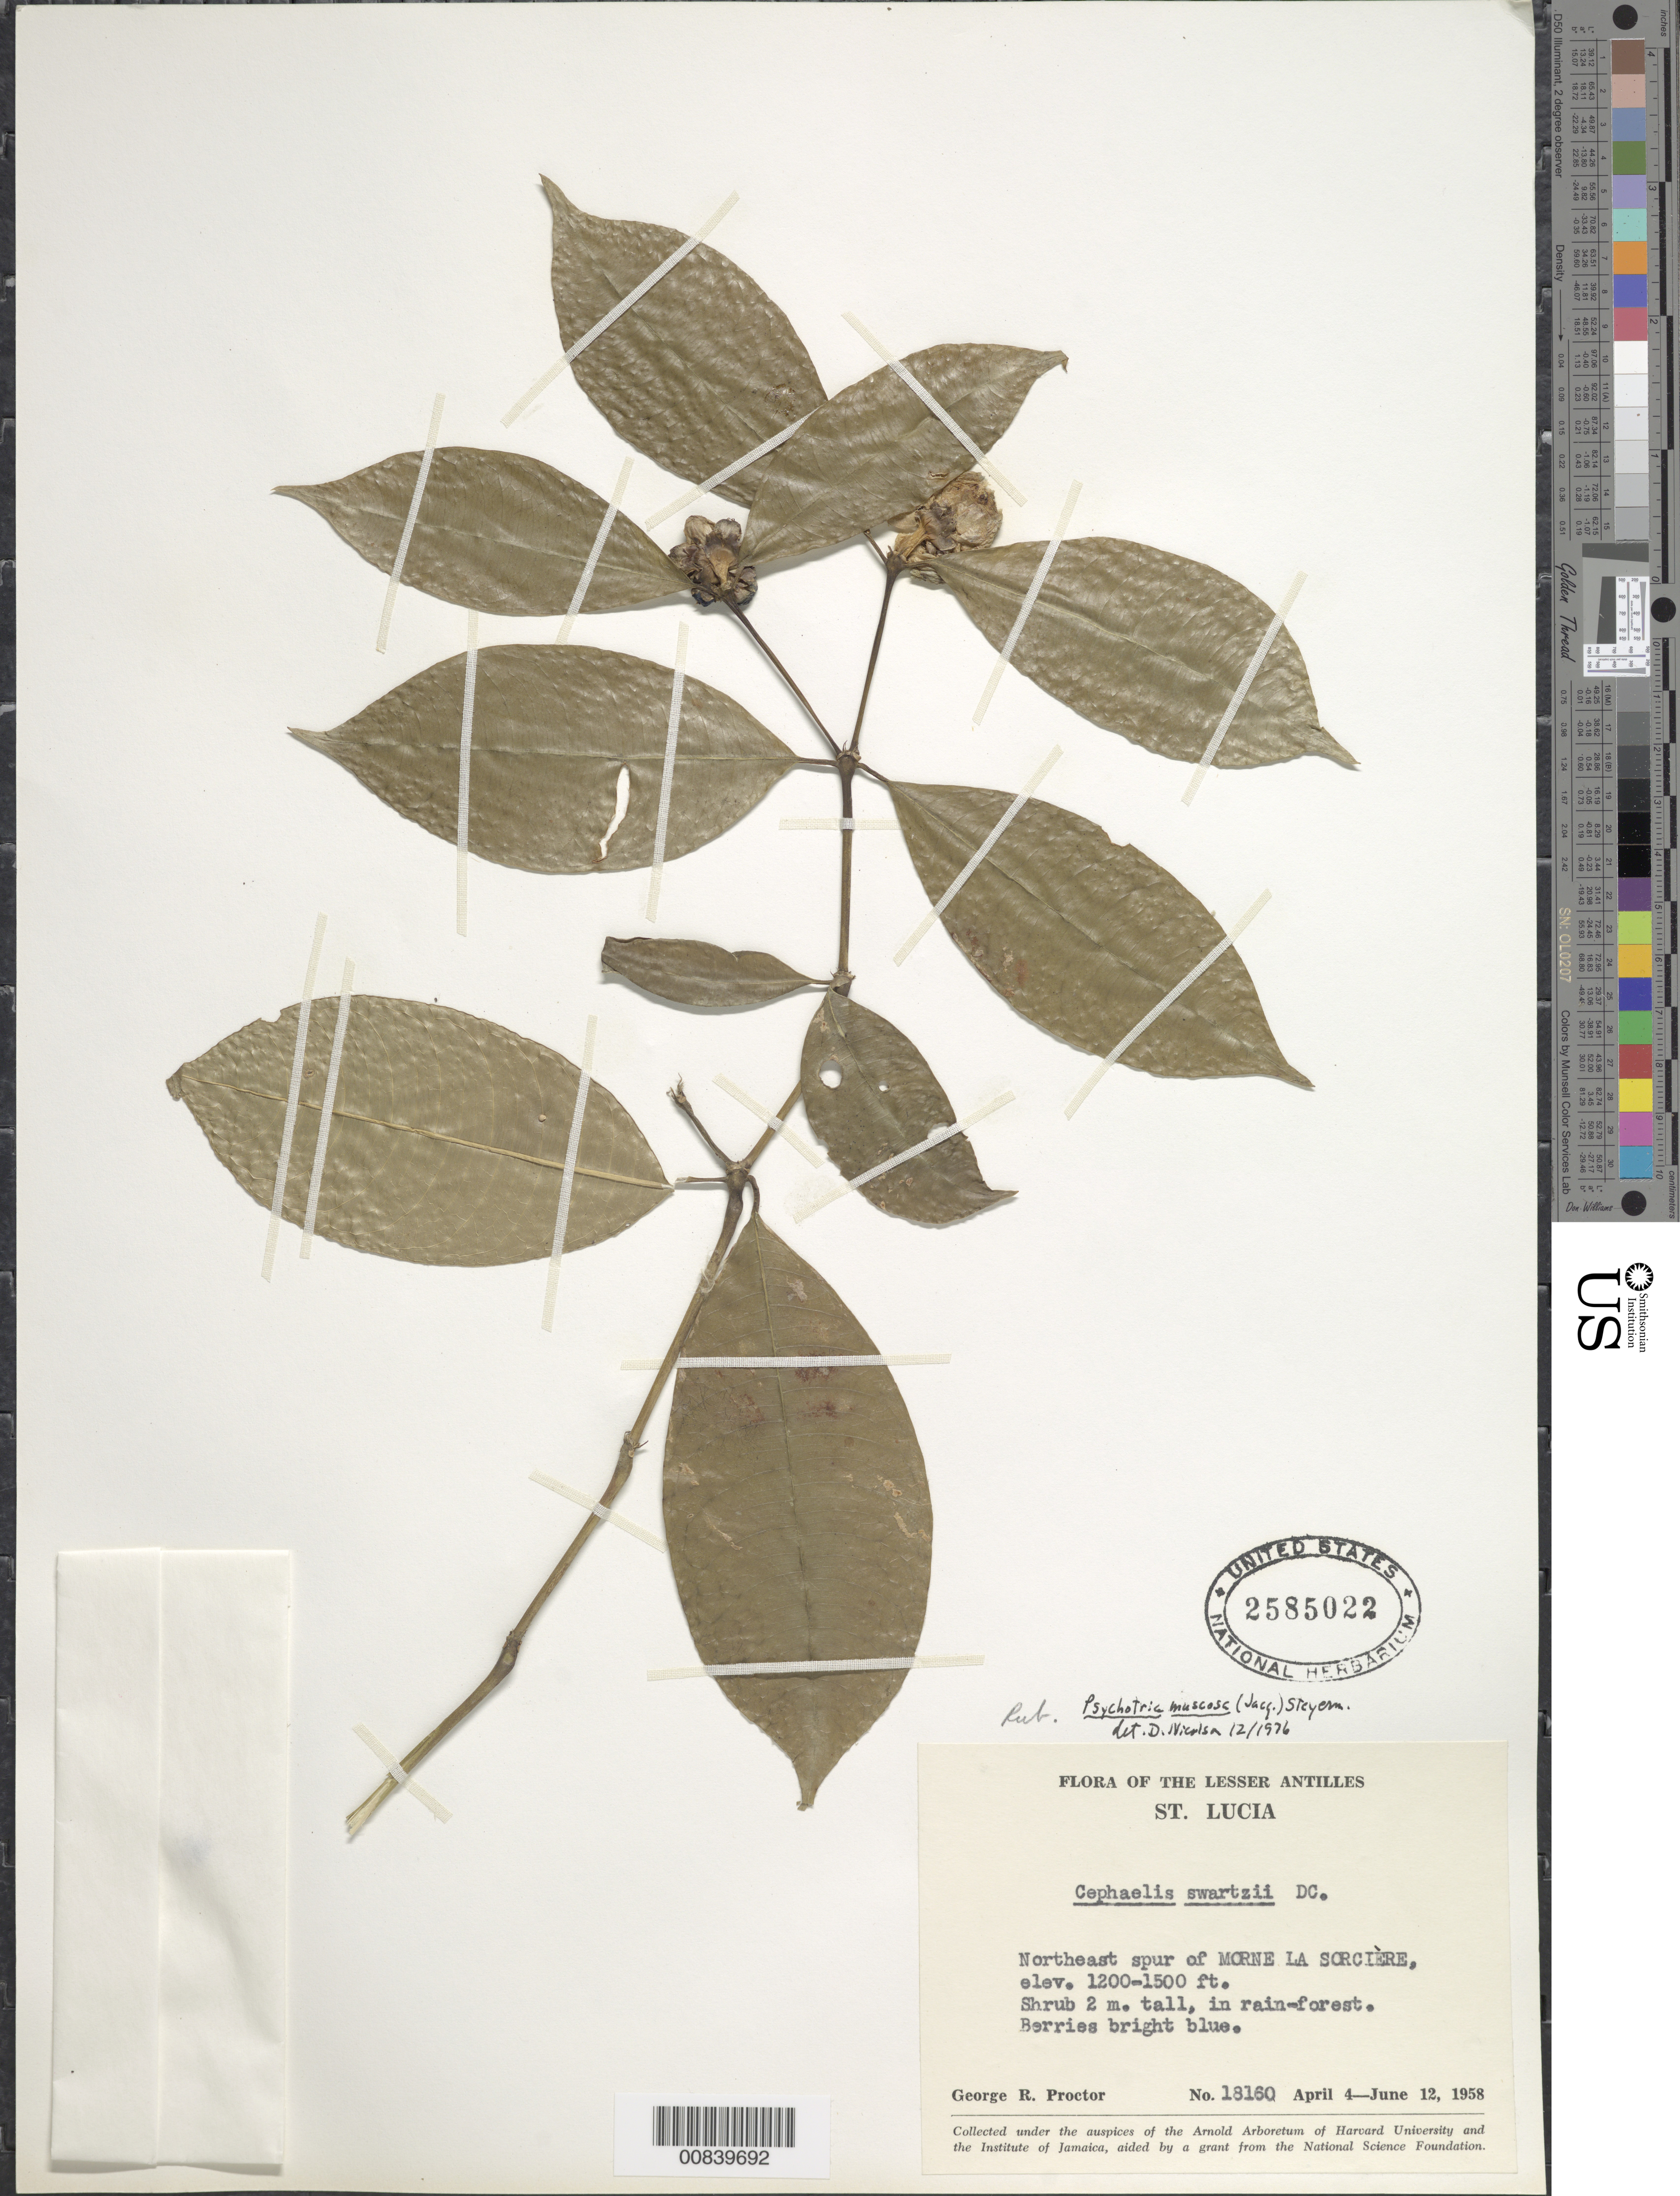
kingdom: Plantae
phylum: Tracheophyta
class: Magnoliopsida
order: Gentianales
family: Rubiaceae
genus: Psychotria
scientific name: Psychotria mucosa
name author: (Jacq.) Steyerm.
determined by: Nicolson, Dan H.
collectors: G. R. Proctor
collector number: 18160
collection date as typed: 04 Apr 1958 to 12 Jun 1958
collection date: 1958-04-04/1958-06-12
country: St. Lucia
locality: Northeast spur of Morne la Sorcière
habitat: Rainforest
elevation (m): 366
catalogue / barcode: US 2585022